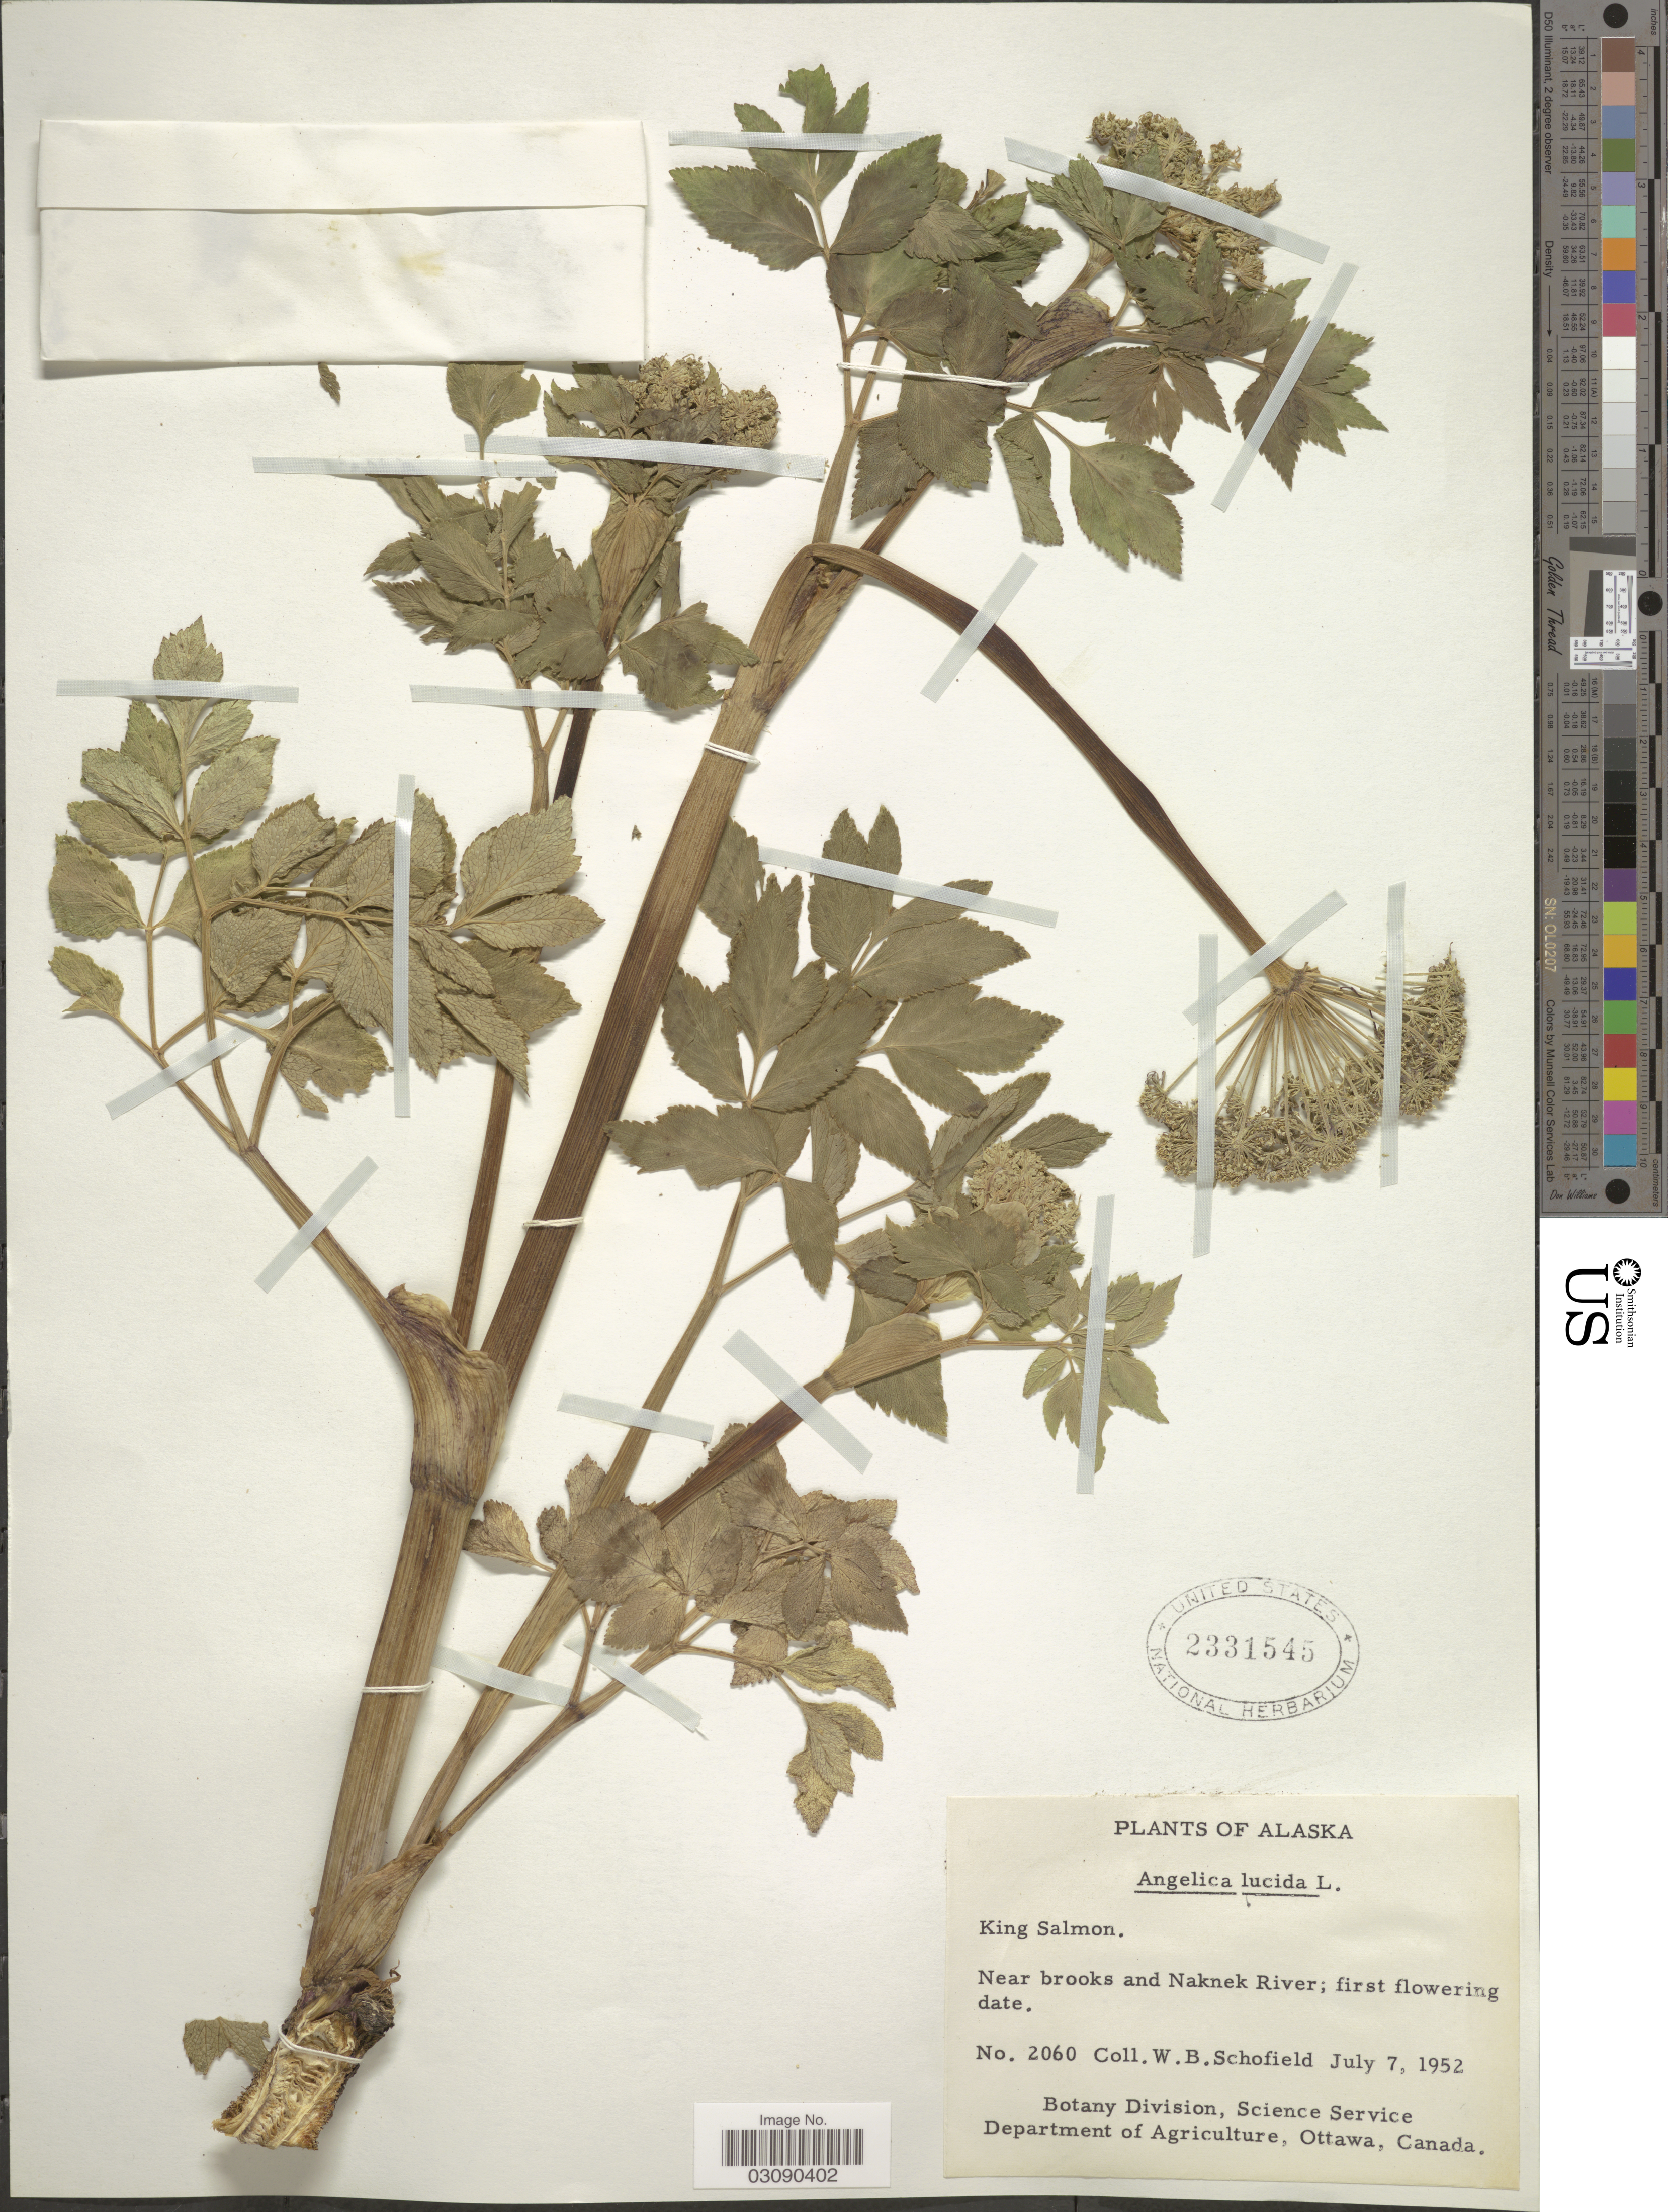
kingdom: Plantae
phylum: Tracheophyta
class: Magnoliopsida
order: Apiales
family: Apiaceae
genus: Angelica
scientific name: Angelica lucida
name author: L.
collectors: W. Schofield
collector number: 2060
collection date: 1952-07-07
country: United States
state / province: Alaska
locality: Near brooks and Naknek River.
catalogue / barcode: US 2331545